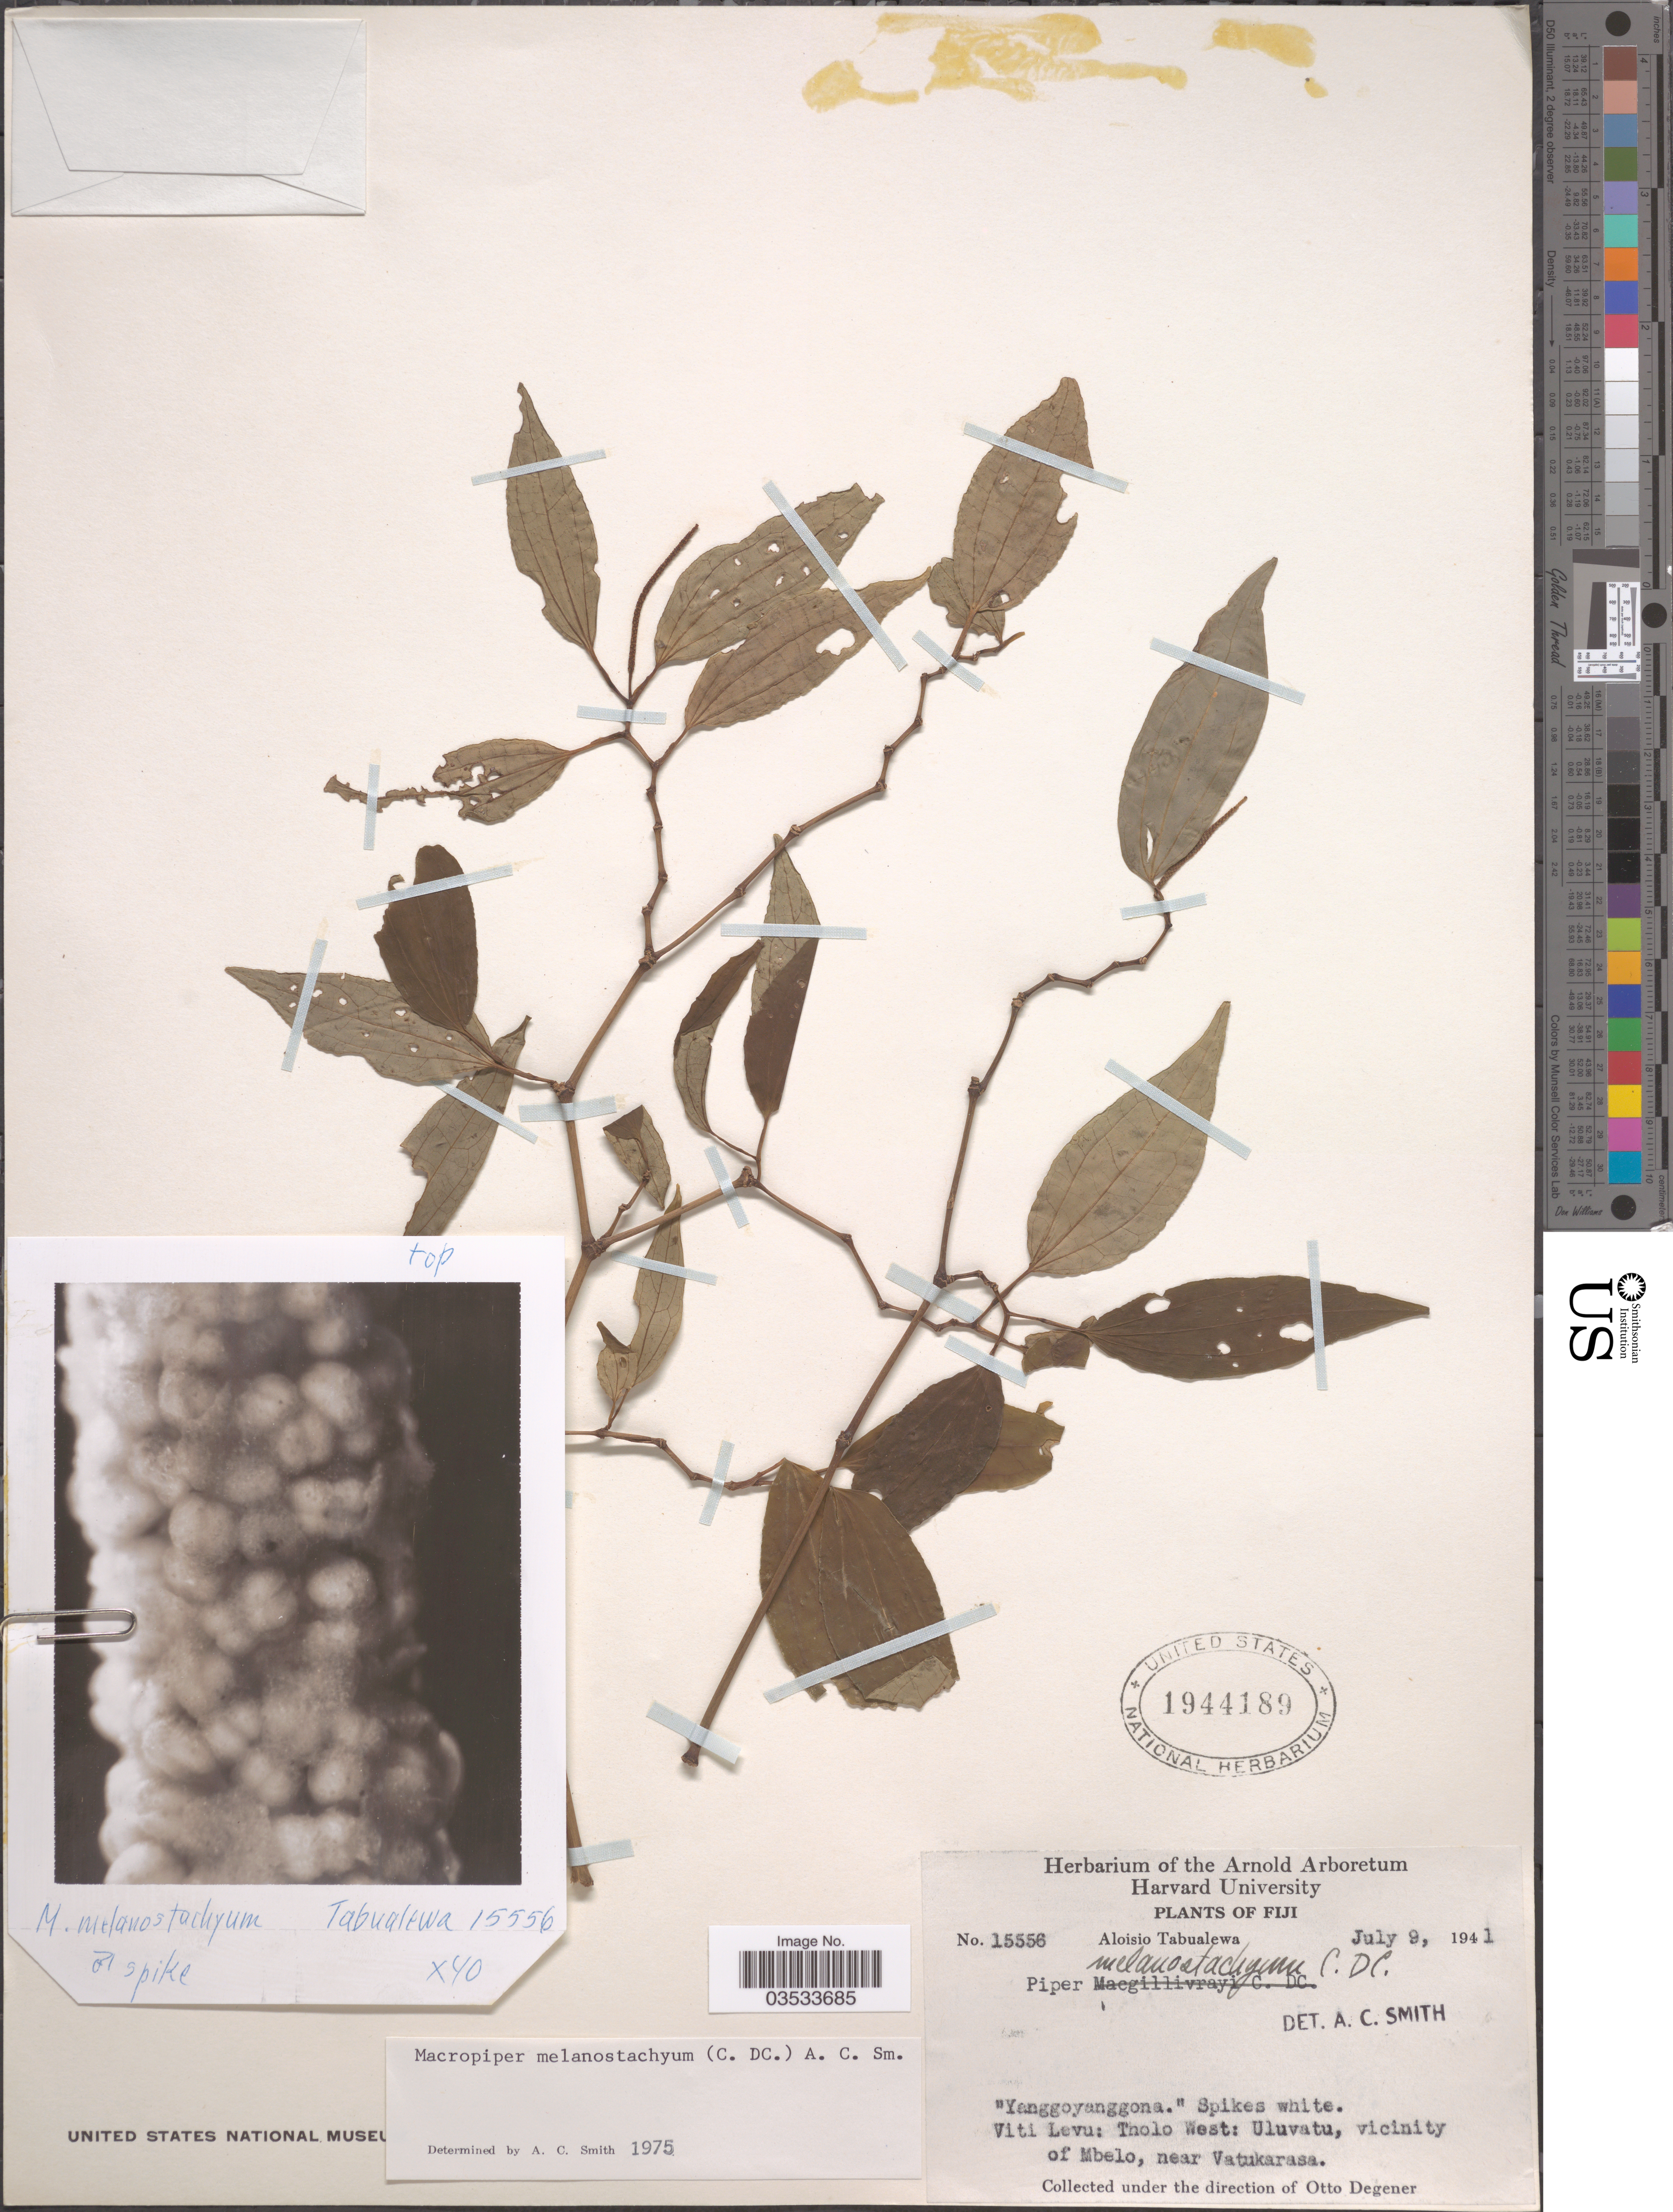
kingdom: Plantae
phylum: Tracheophyta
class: Magnoliopsida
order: Piperales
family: Piperaceae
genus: Piper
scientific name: Piper melanostachyum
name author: C. DC.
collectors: A. Tabualewa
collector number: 15556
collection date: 1941-07-09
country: Fiji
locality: Viti Levu: Tholo West: Uluvatu, vicinity of Mbelo, near Vatukarasa.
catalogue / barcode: US 1944189